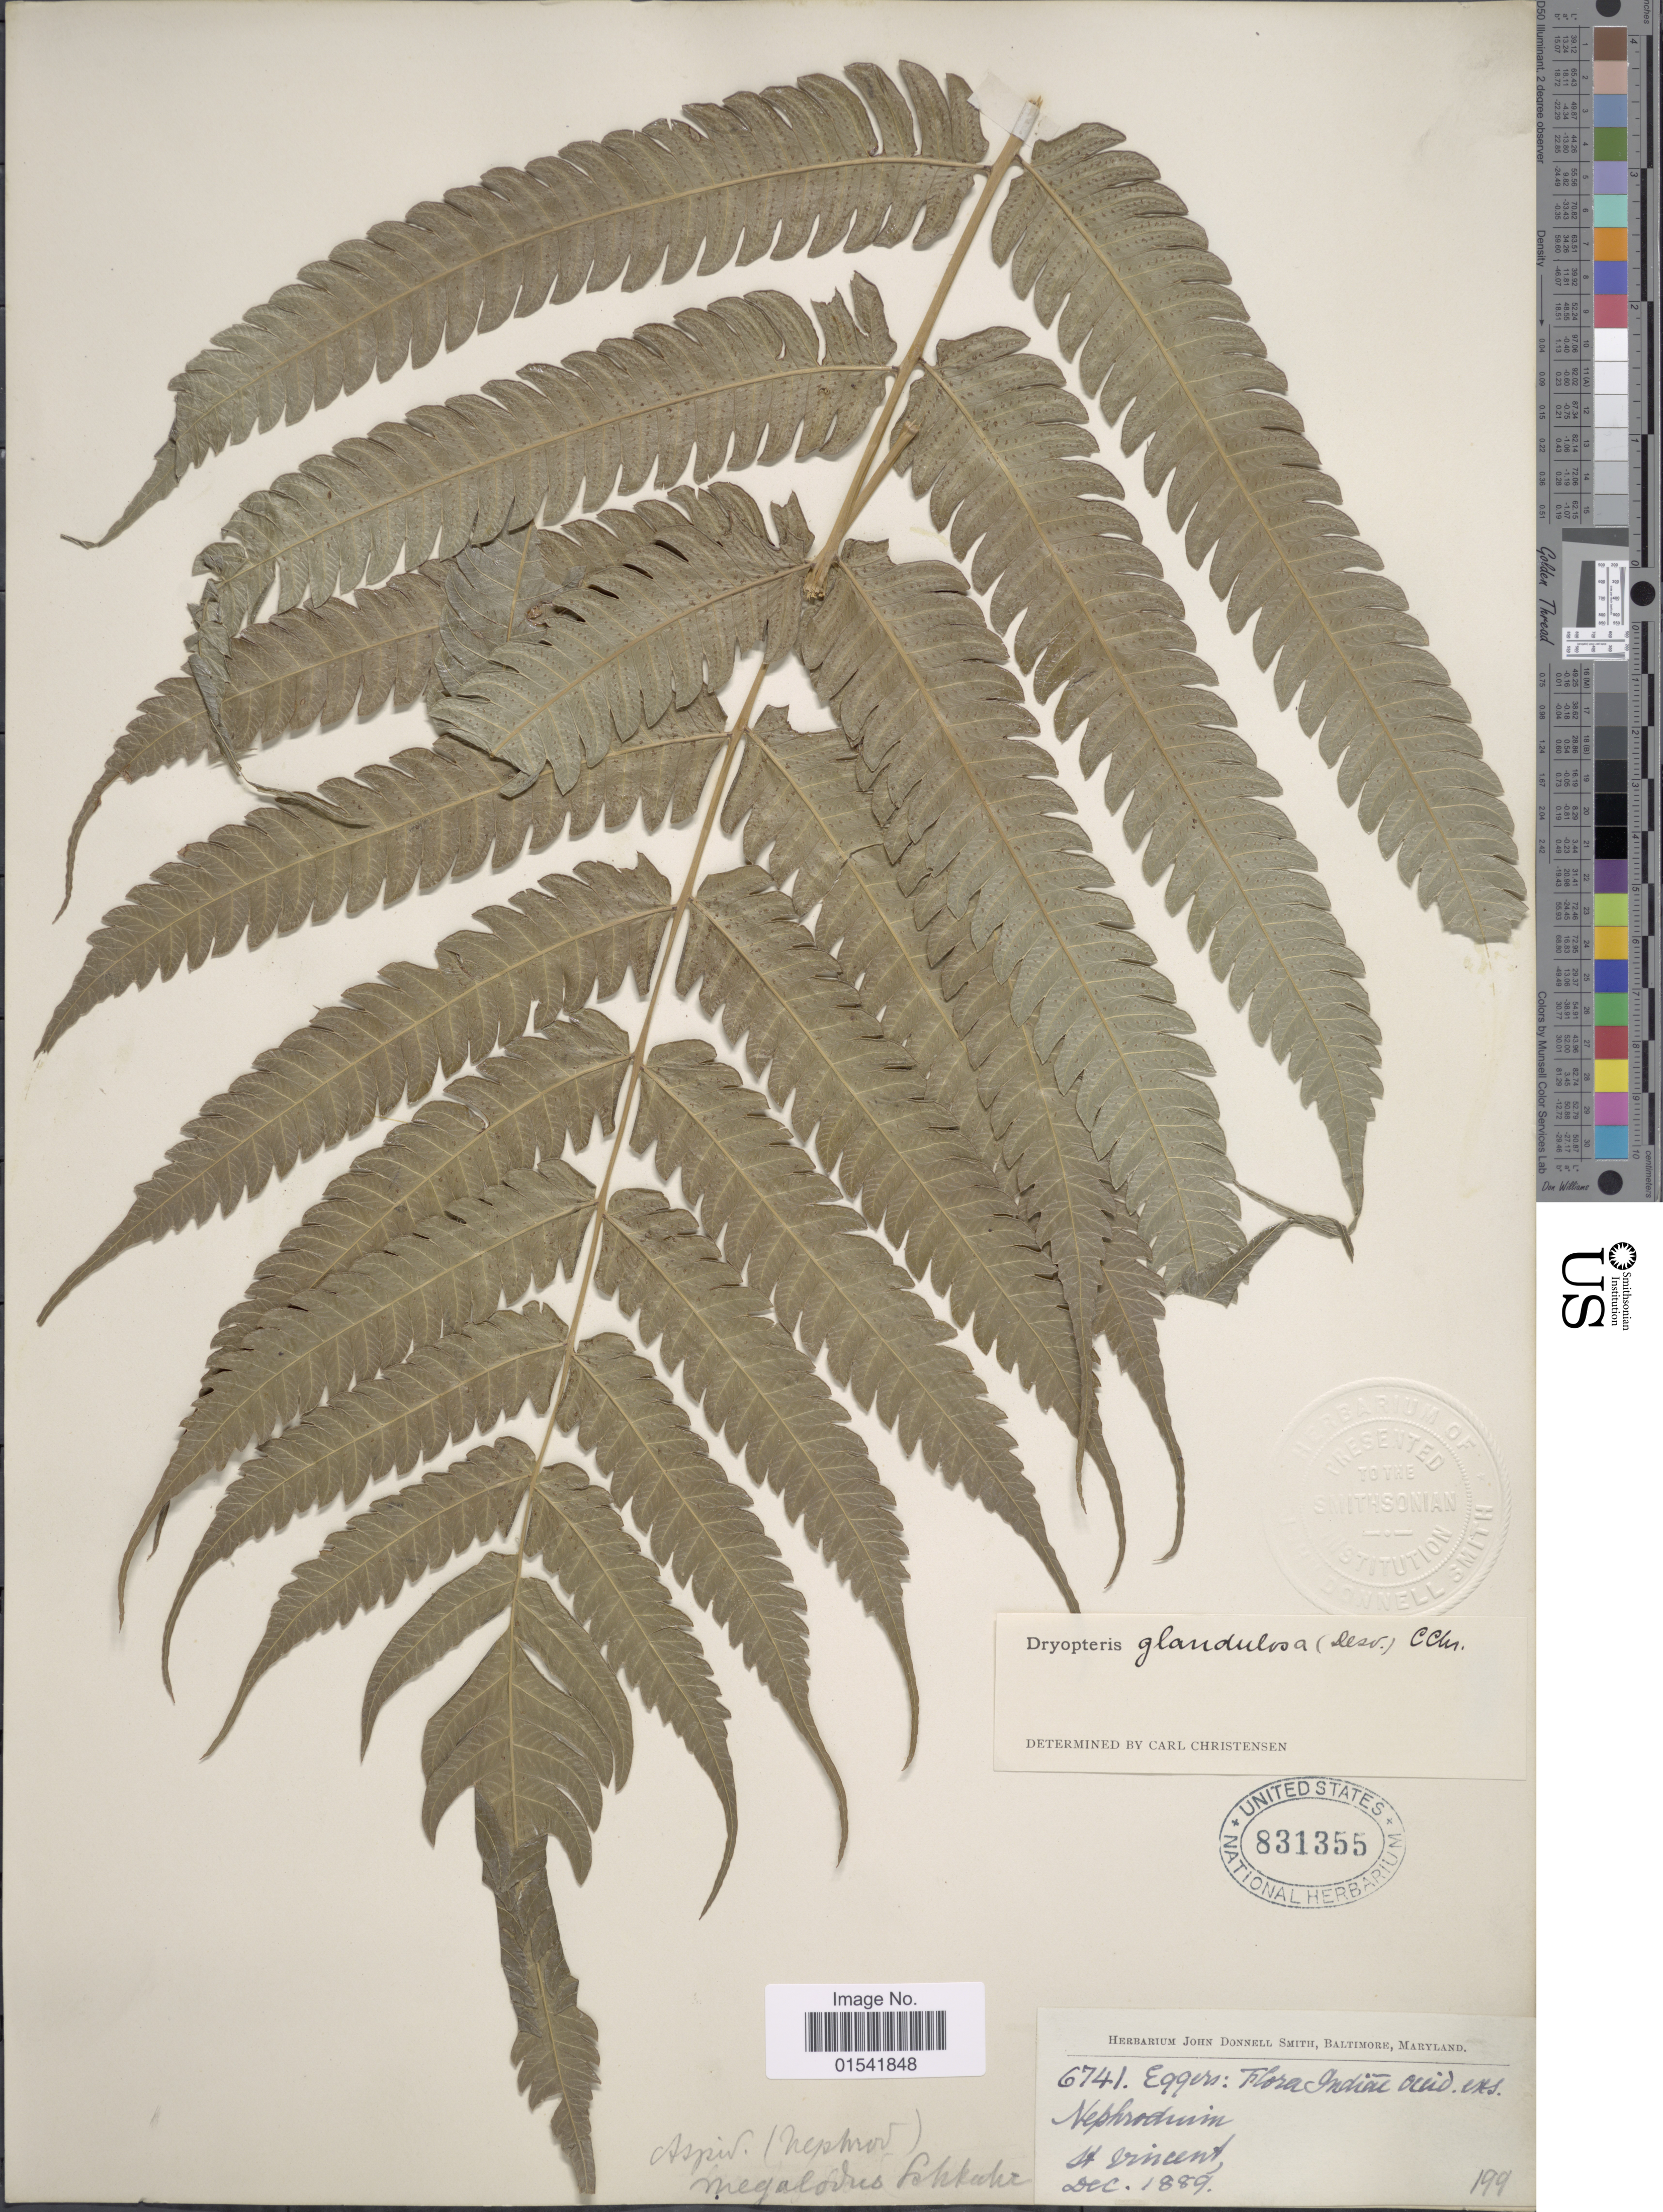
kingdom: Plantae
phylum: Tracheophyta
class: Polypodiopsida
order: Polypodiales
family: Thelypteridaceae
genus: Steiropteris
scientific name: Steiropteris glandulosa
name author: (Hook. f.) Pic. Serm.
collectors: ex Herb. John Donnell Smith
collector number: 6741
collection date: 1889-12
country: St. Vincent - Grenadines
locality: St. Vincent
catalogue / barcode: US 831355